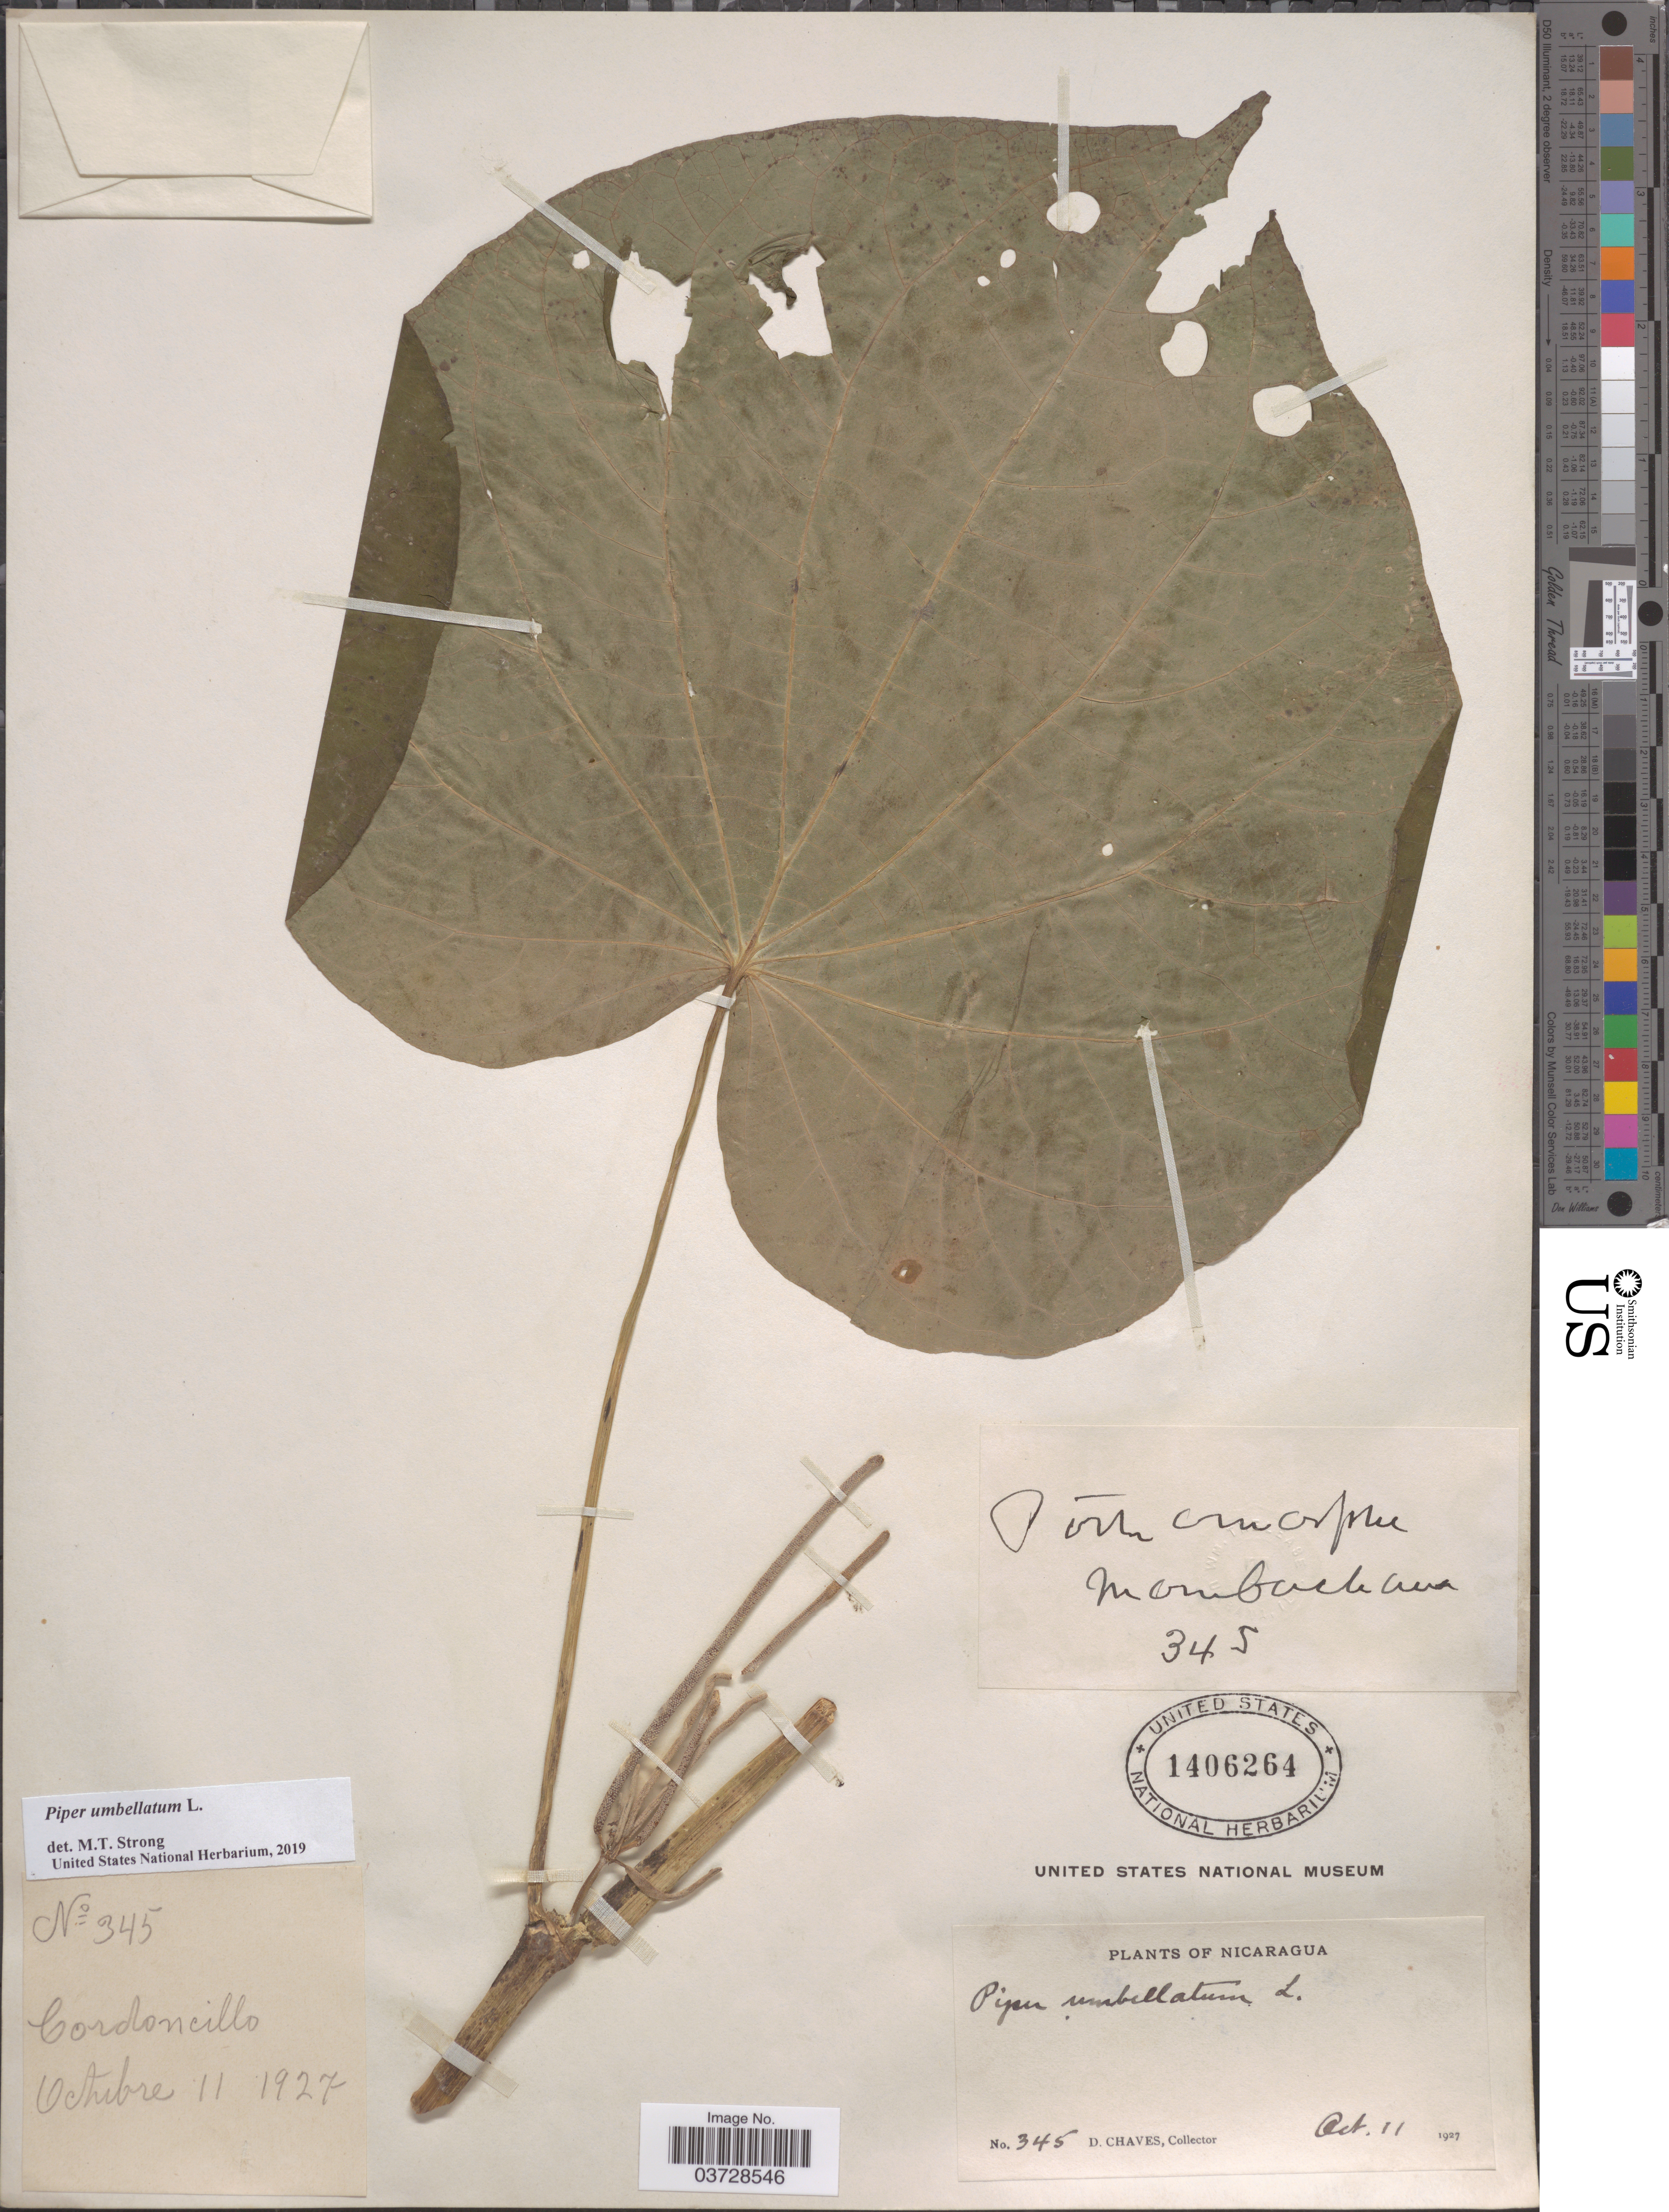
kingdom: Plantae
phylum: Tracheophyta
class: Magnoliopsida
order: Piperales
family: Piperaceae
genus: Piper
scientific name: Piper umbellatum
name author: L.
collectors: D. Chaves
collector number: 345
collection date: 1927-10-11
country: Nicaragua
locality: Cordoncillo.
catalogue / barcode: US 1406264